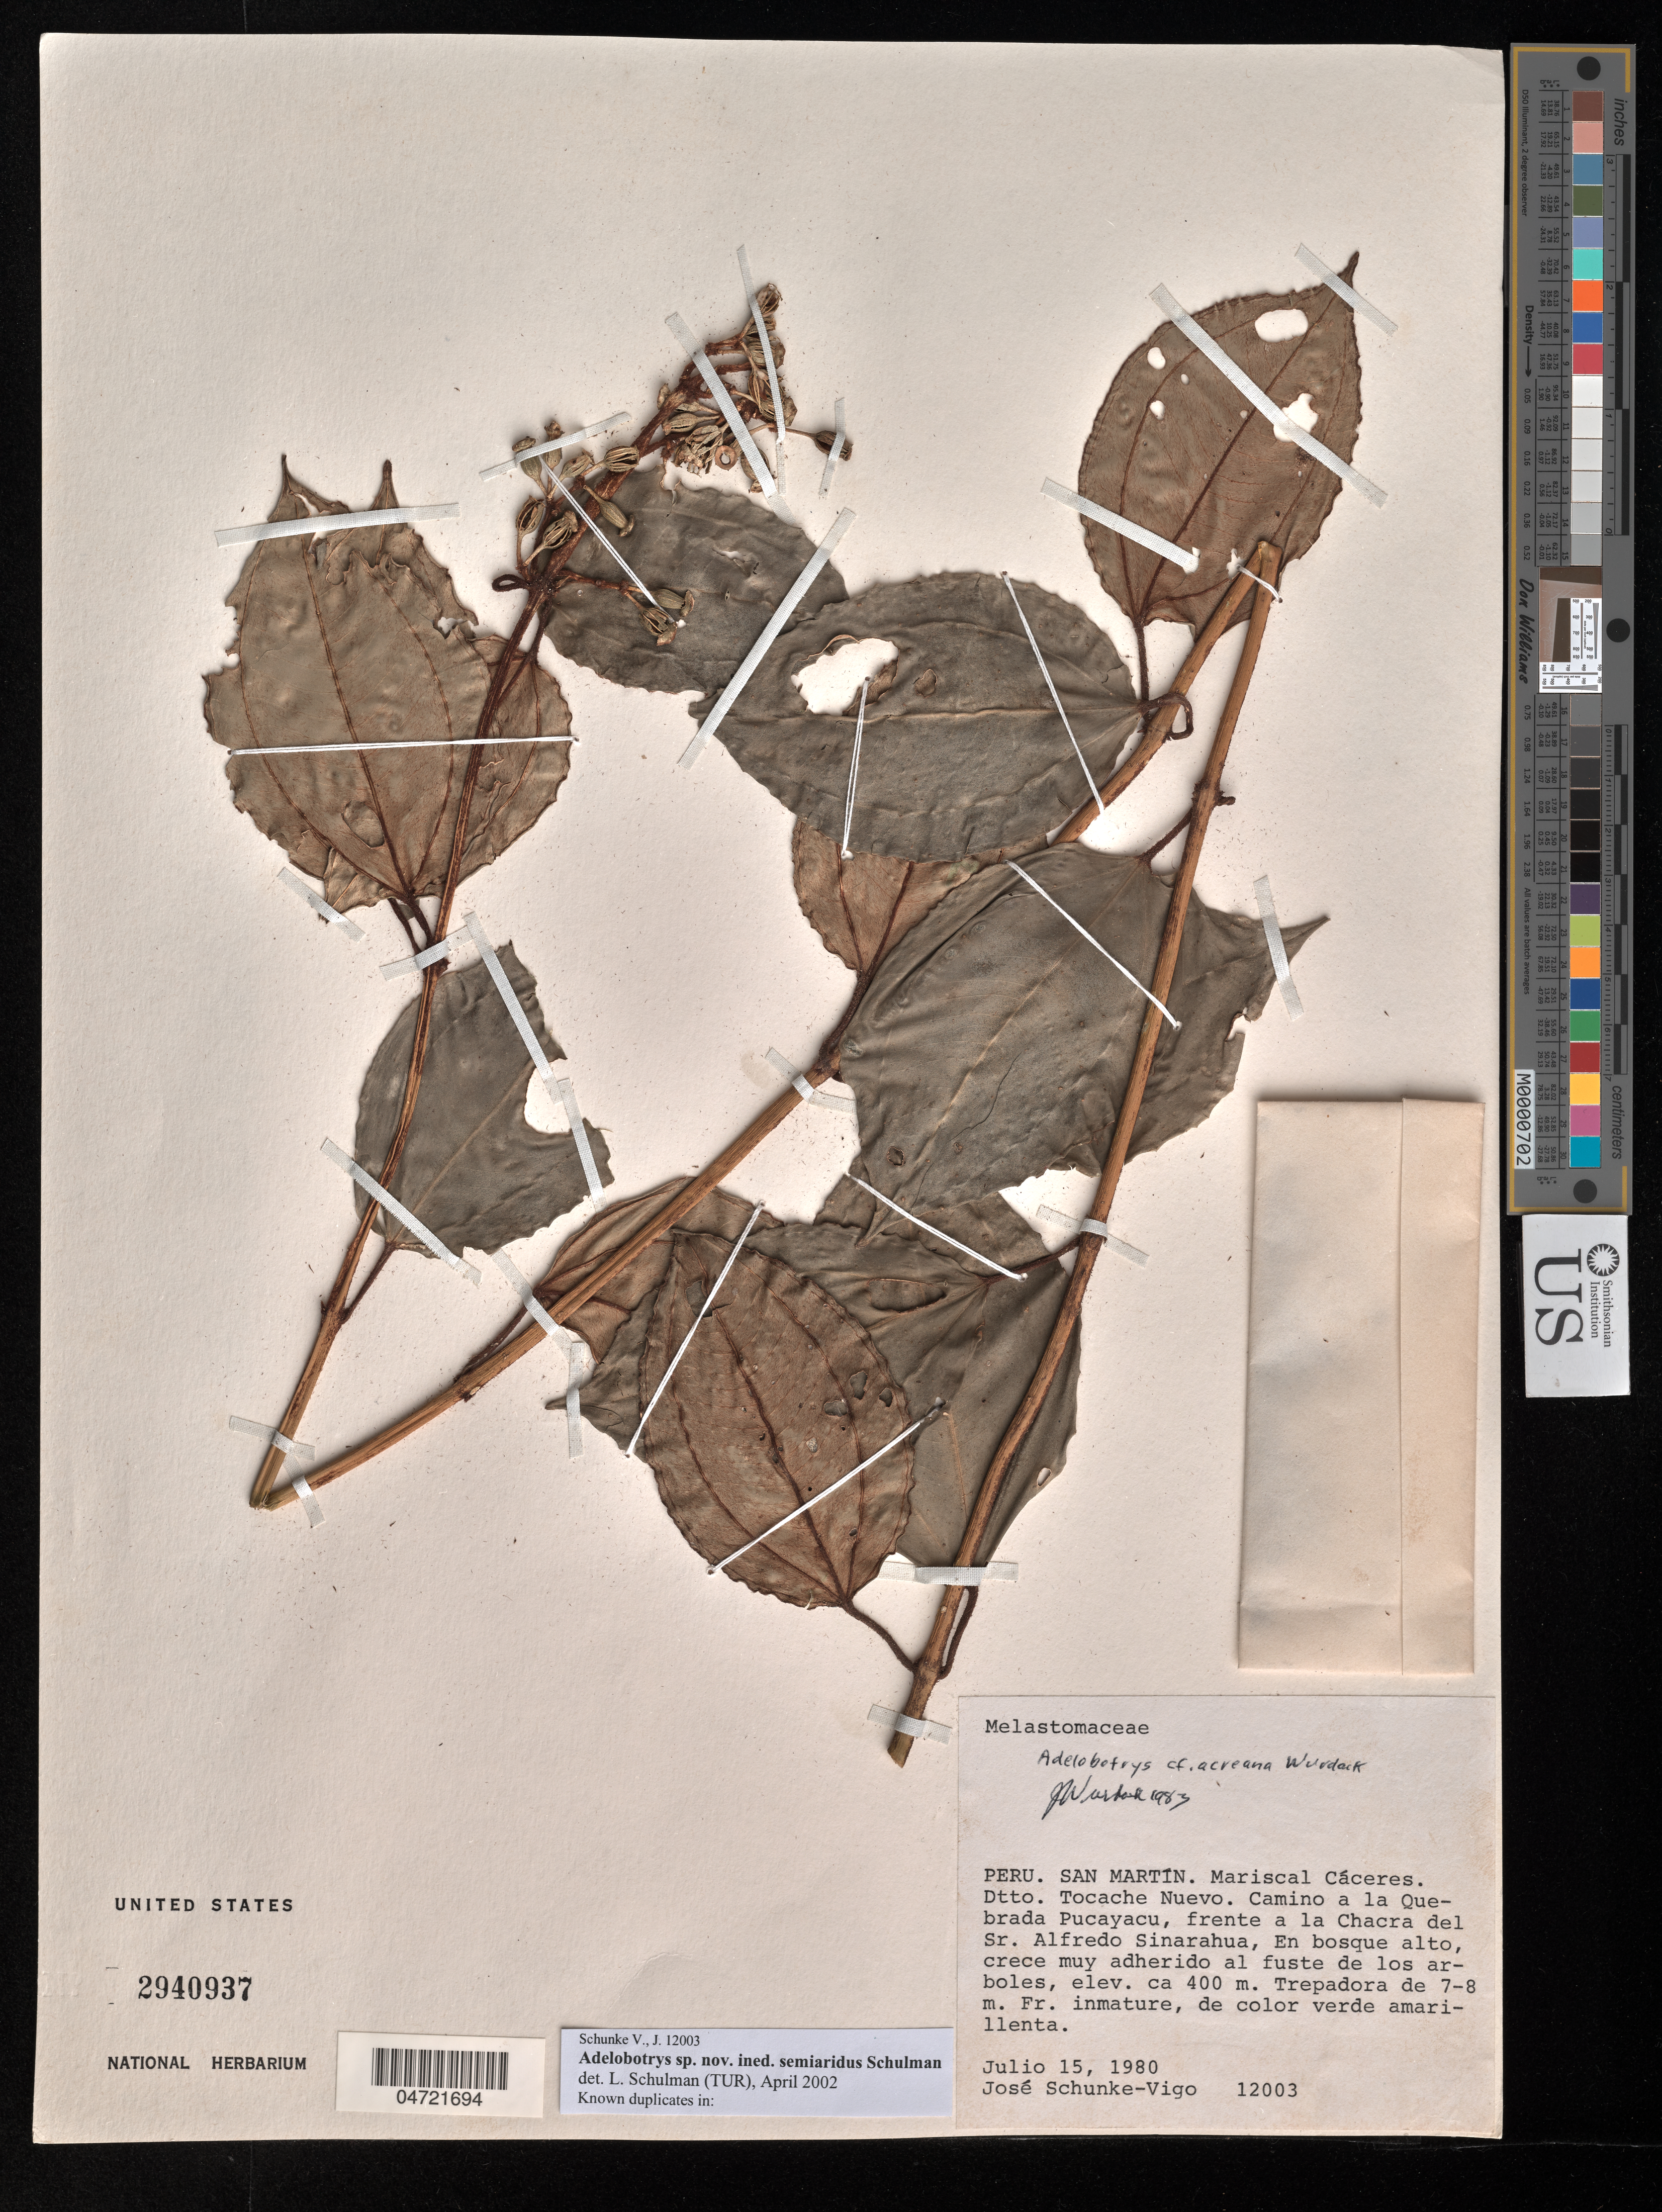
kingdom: Plantae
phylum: Tracheophyta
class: Magnoliopsida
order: Myrtales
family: Melastomataceae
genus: Adelobotrys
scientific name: Adelobotrys sp. nov.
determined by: Schulman, Leif, (TUR), University of Turku (FINLAND)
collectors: J. Schunke Vigo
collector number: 12003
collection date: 1980-07-15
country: Peru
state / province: San Martín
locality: Mariscal Cáceres, Dtto Tocache Nuevo, Camino a la Quebrada Pucayacu, frente a la Chacra del Sr. Alfredo Sinarahua, en bosque alto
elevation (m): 400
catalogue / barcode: US 2940937